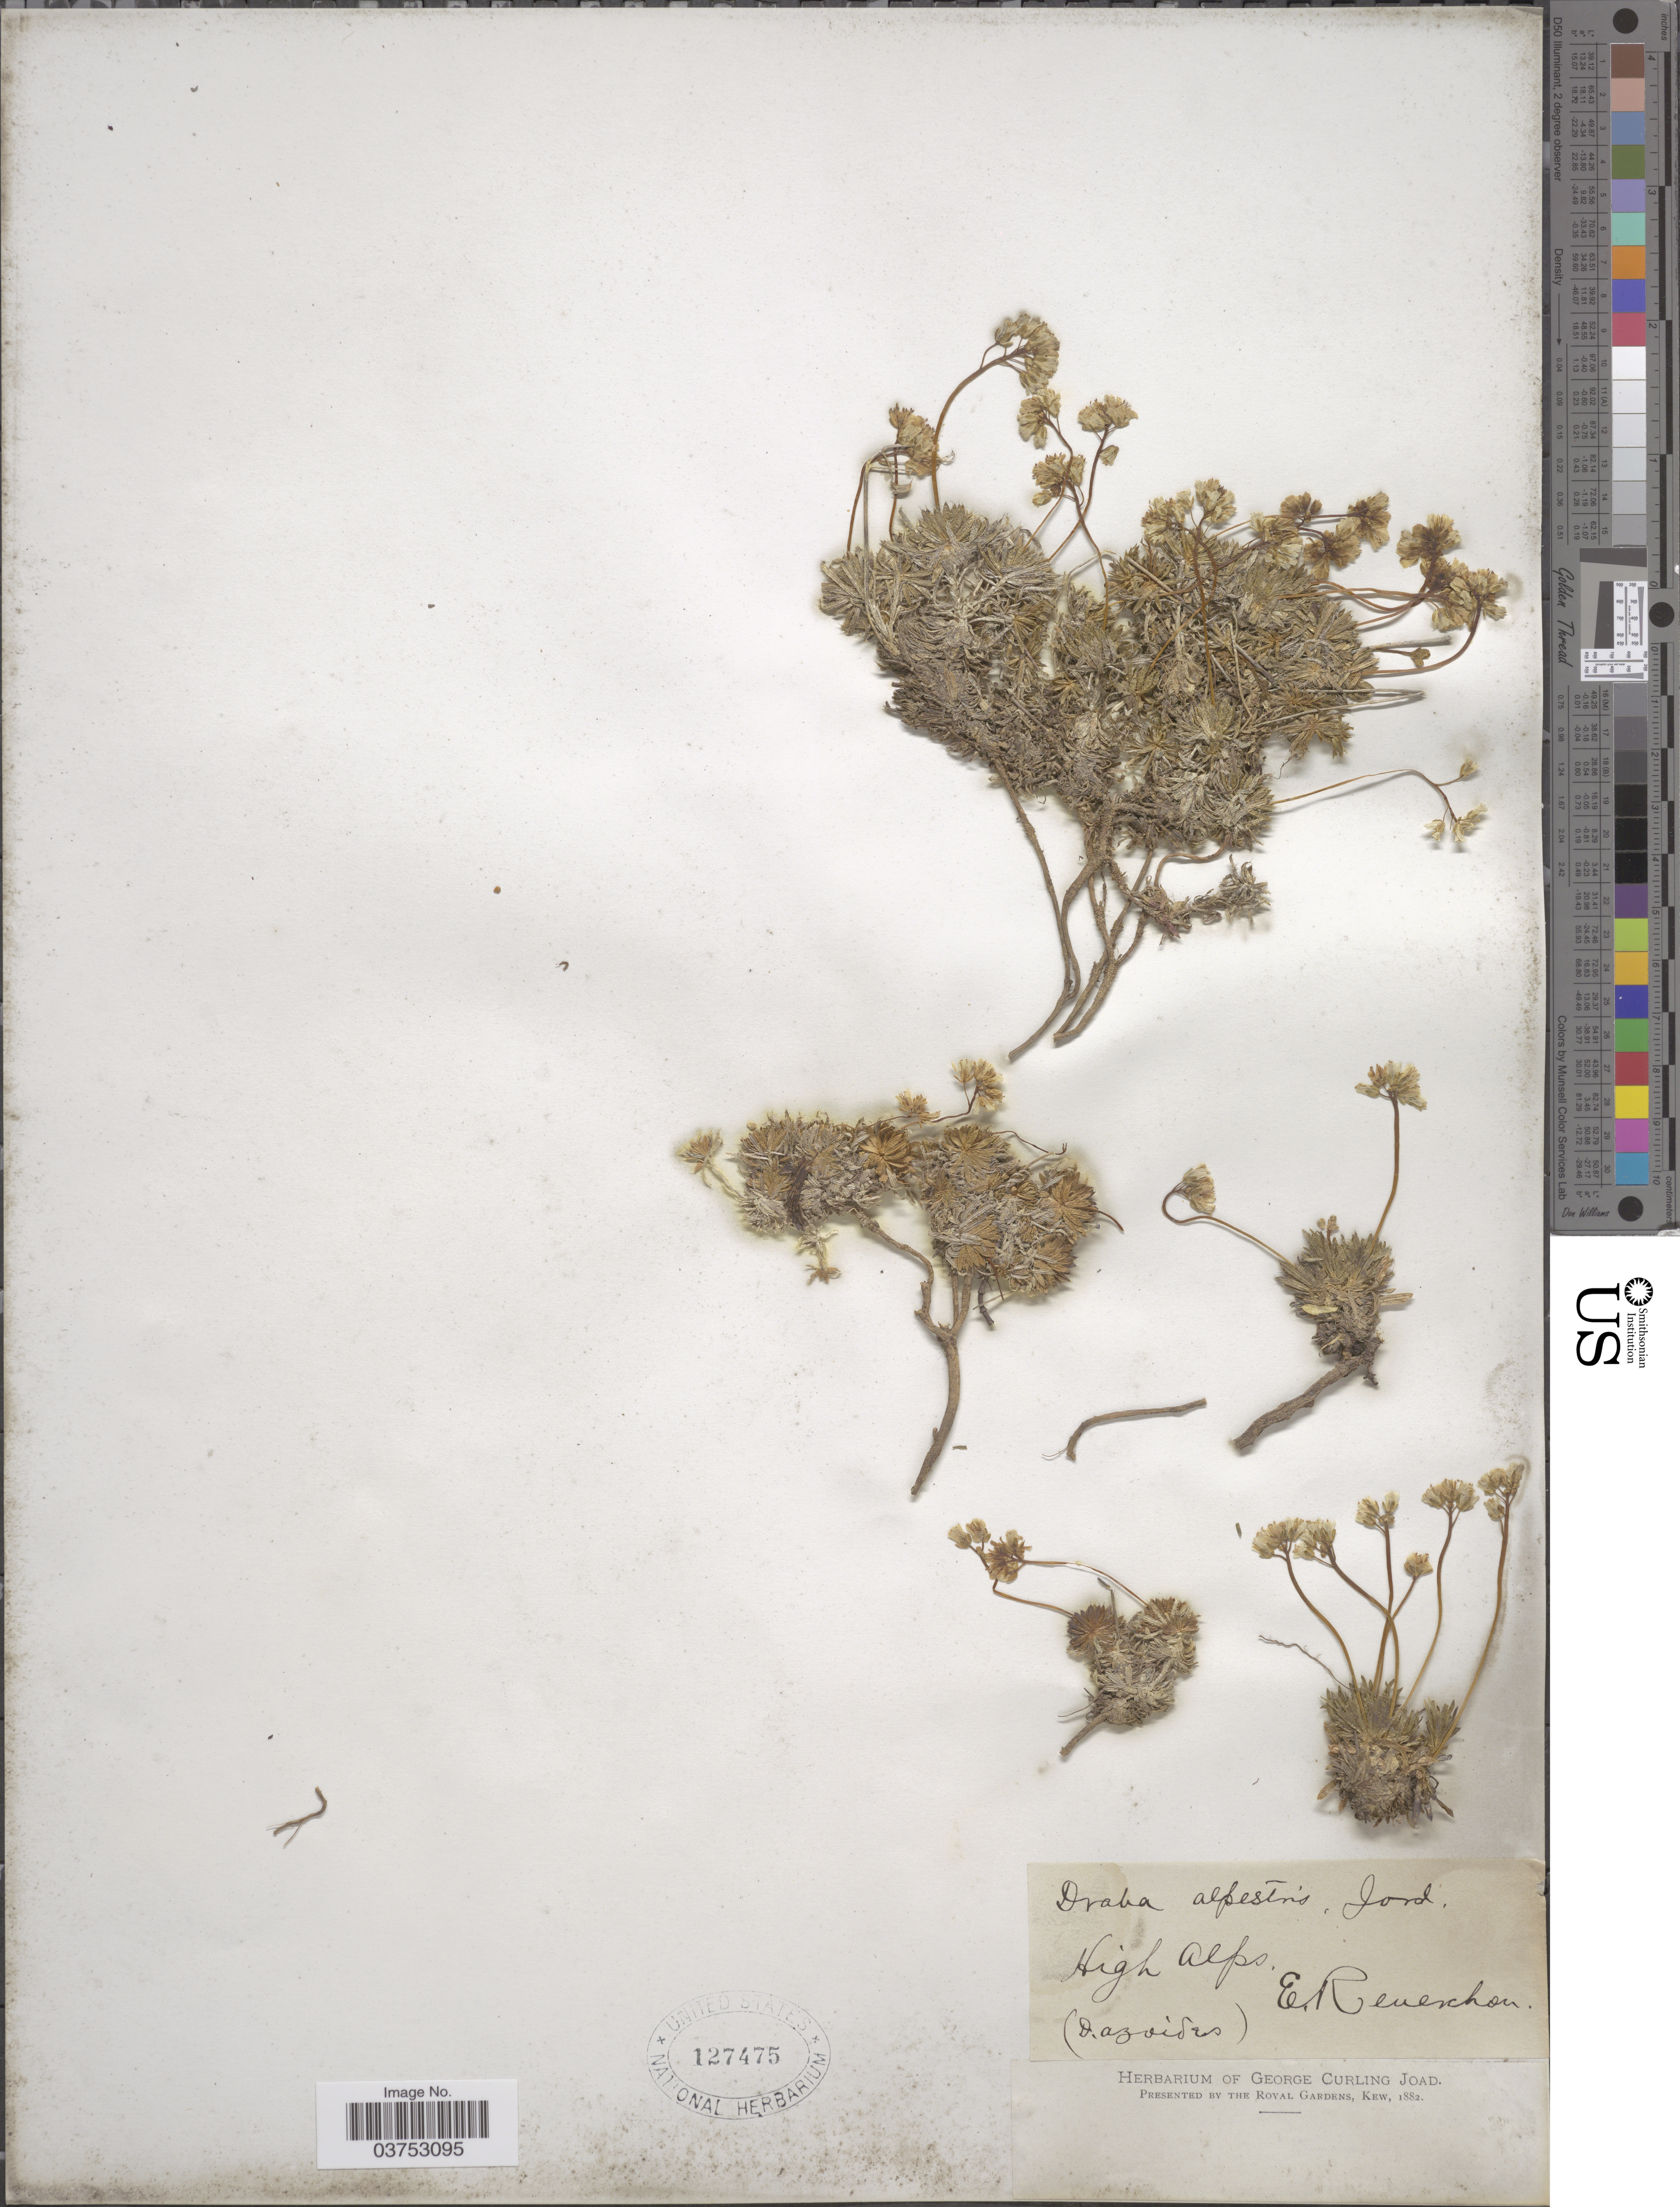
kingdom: Plantae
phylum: Tracheophyta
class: Magnoliopsida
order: Brassicales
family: Brassicaceae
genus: Draba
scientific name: Draba alpestris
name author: Jord.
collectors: E. Reverchon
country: France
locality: High Alps.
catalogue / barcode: US 127475